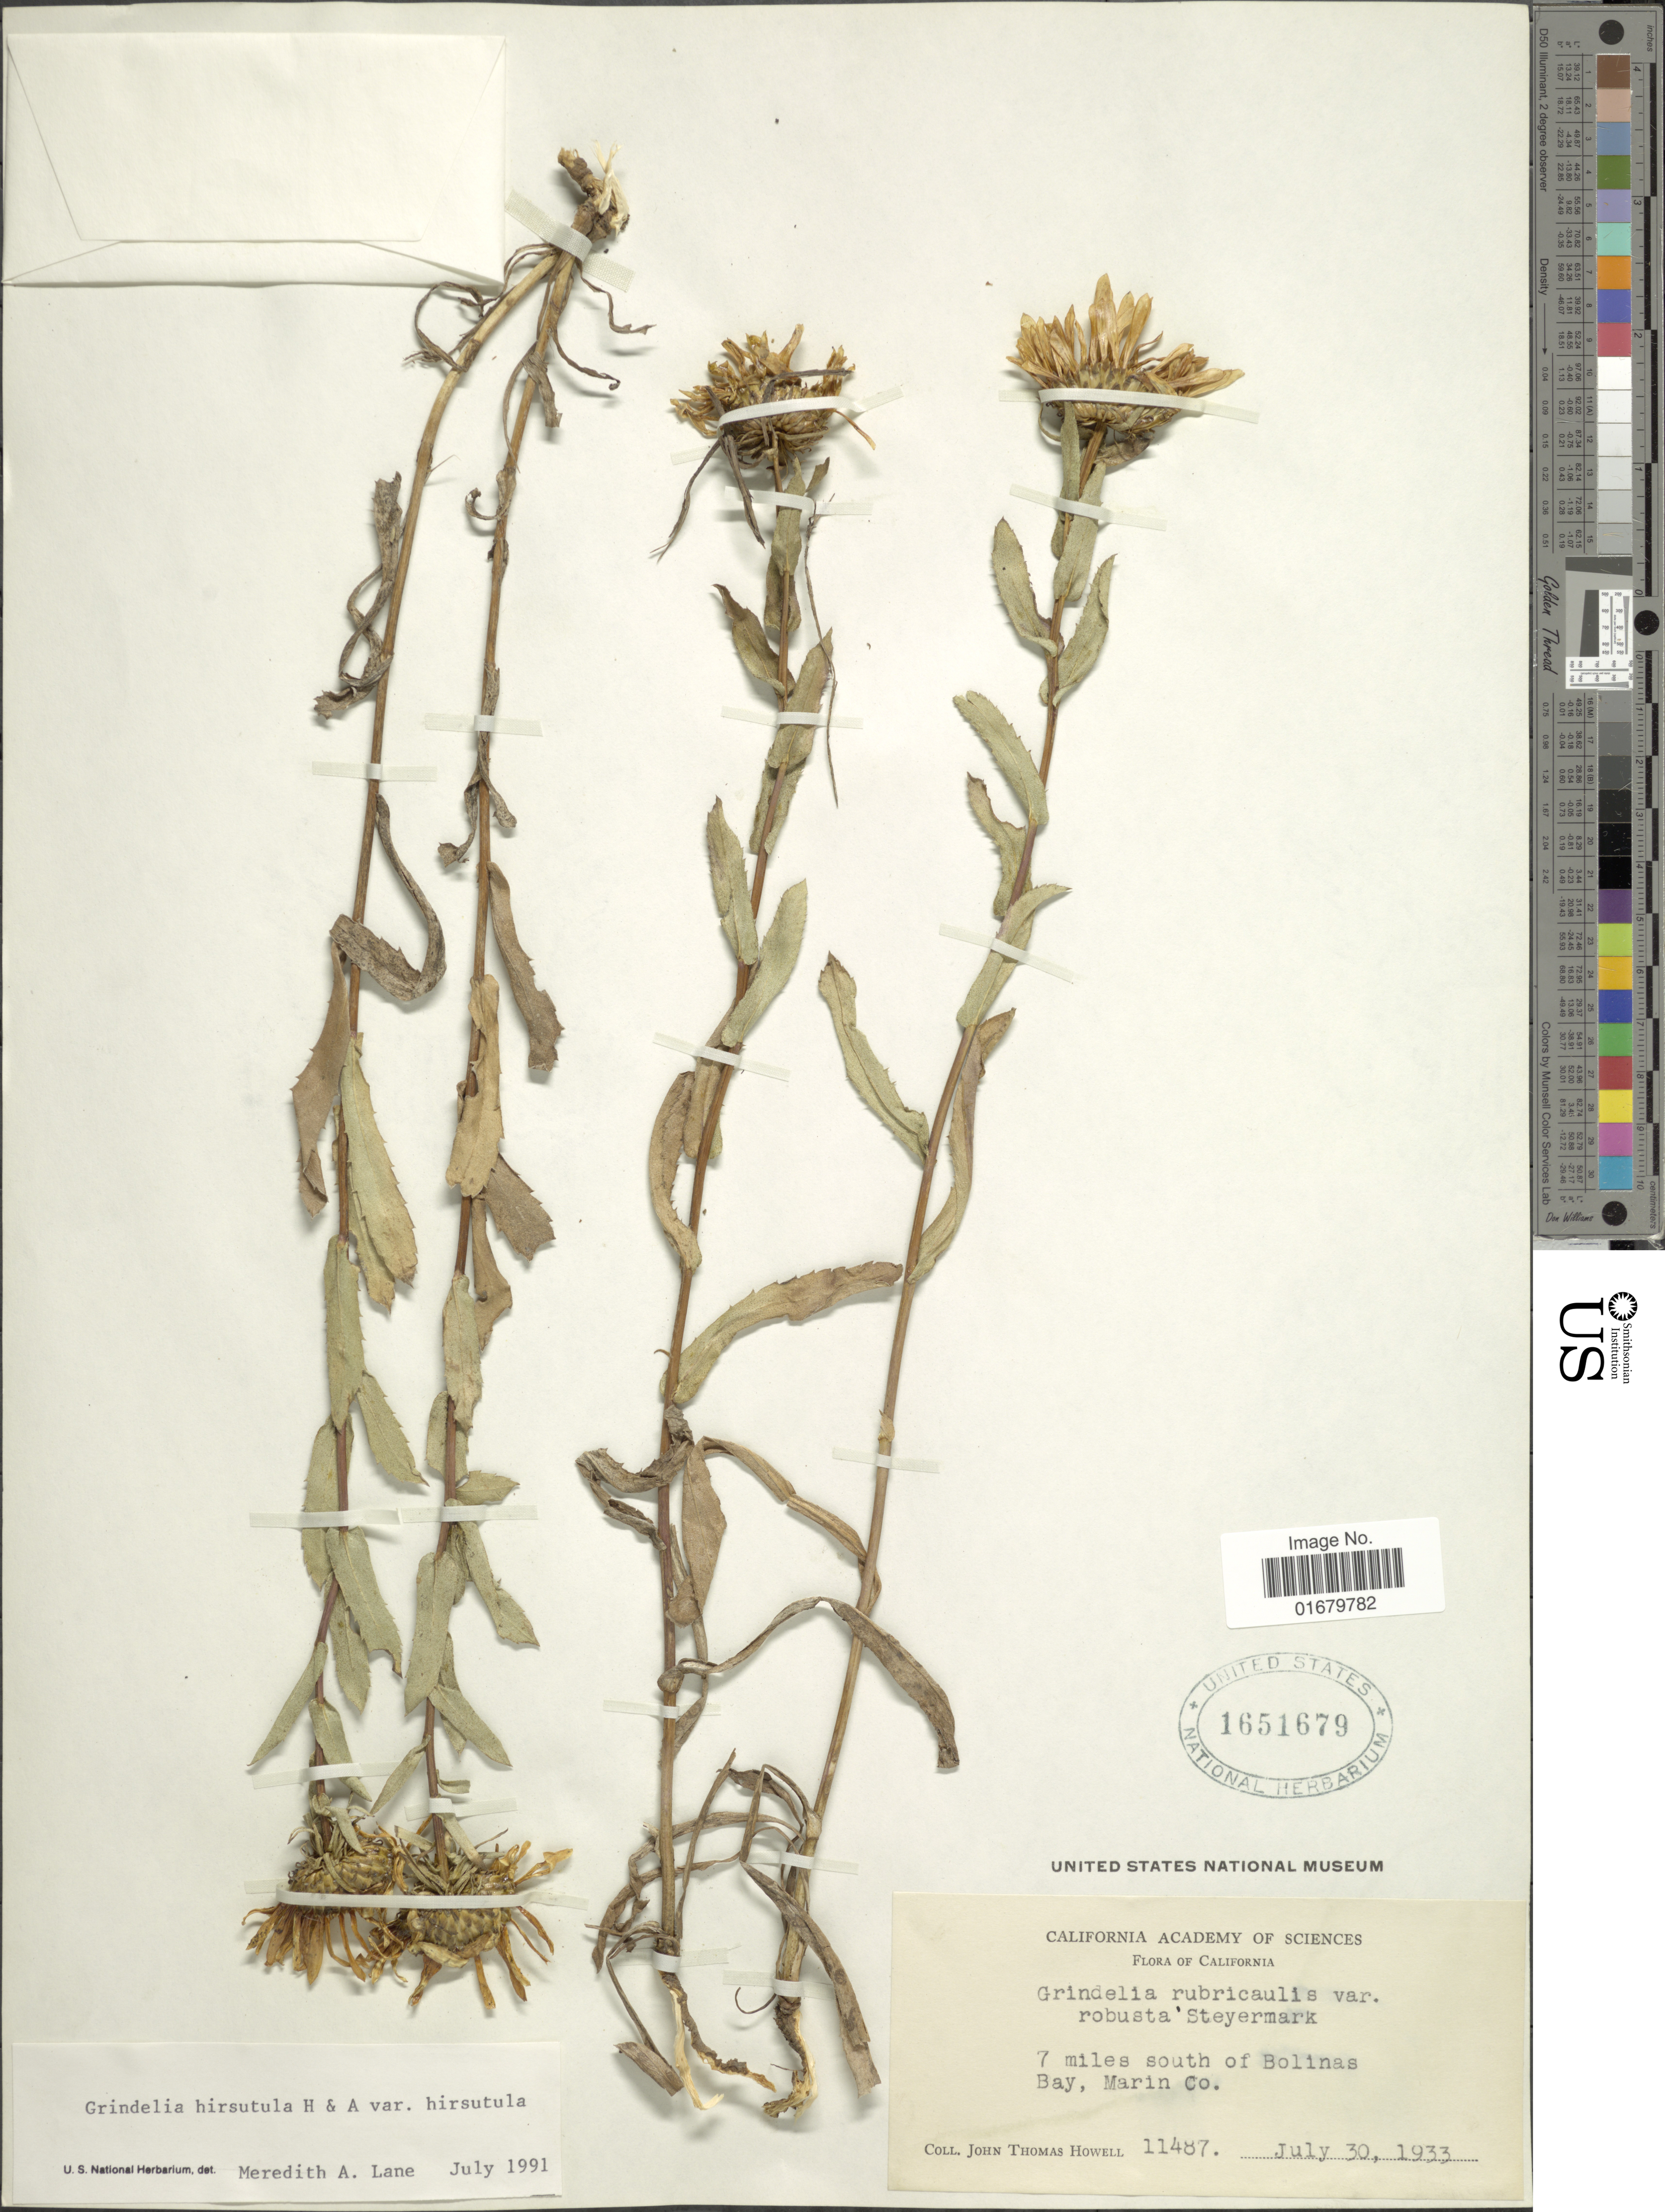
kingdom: Plantae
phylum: Tracheophyta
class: Magnoliopsida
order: Asterales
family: Asteraceae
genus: Grindelia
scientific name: Grindelia hirsutula var. hirsutula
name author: Hook. & Arn.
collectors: J. T. Howell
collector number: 11487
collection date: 1933-07-30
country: United States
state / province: California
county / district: Marin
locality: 7 miles south of Bolinas Bay, Marin Co.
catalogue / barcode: US 1651679